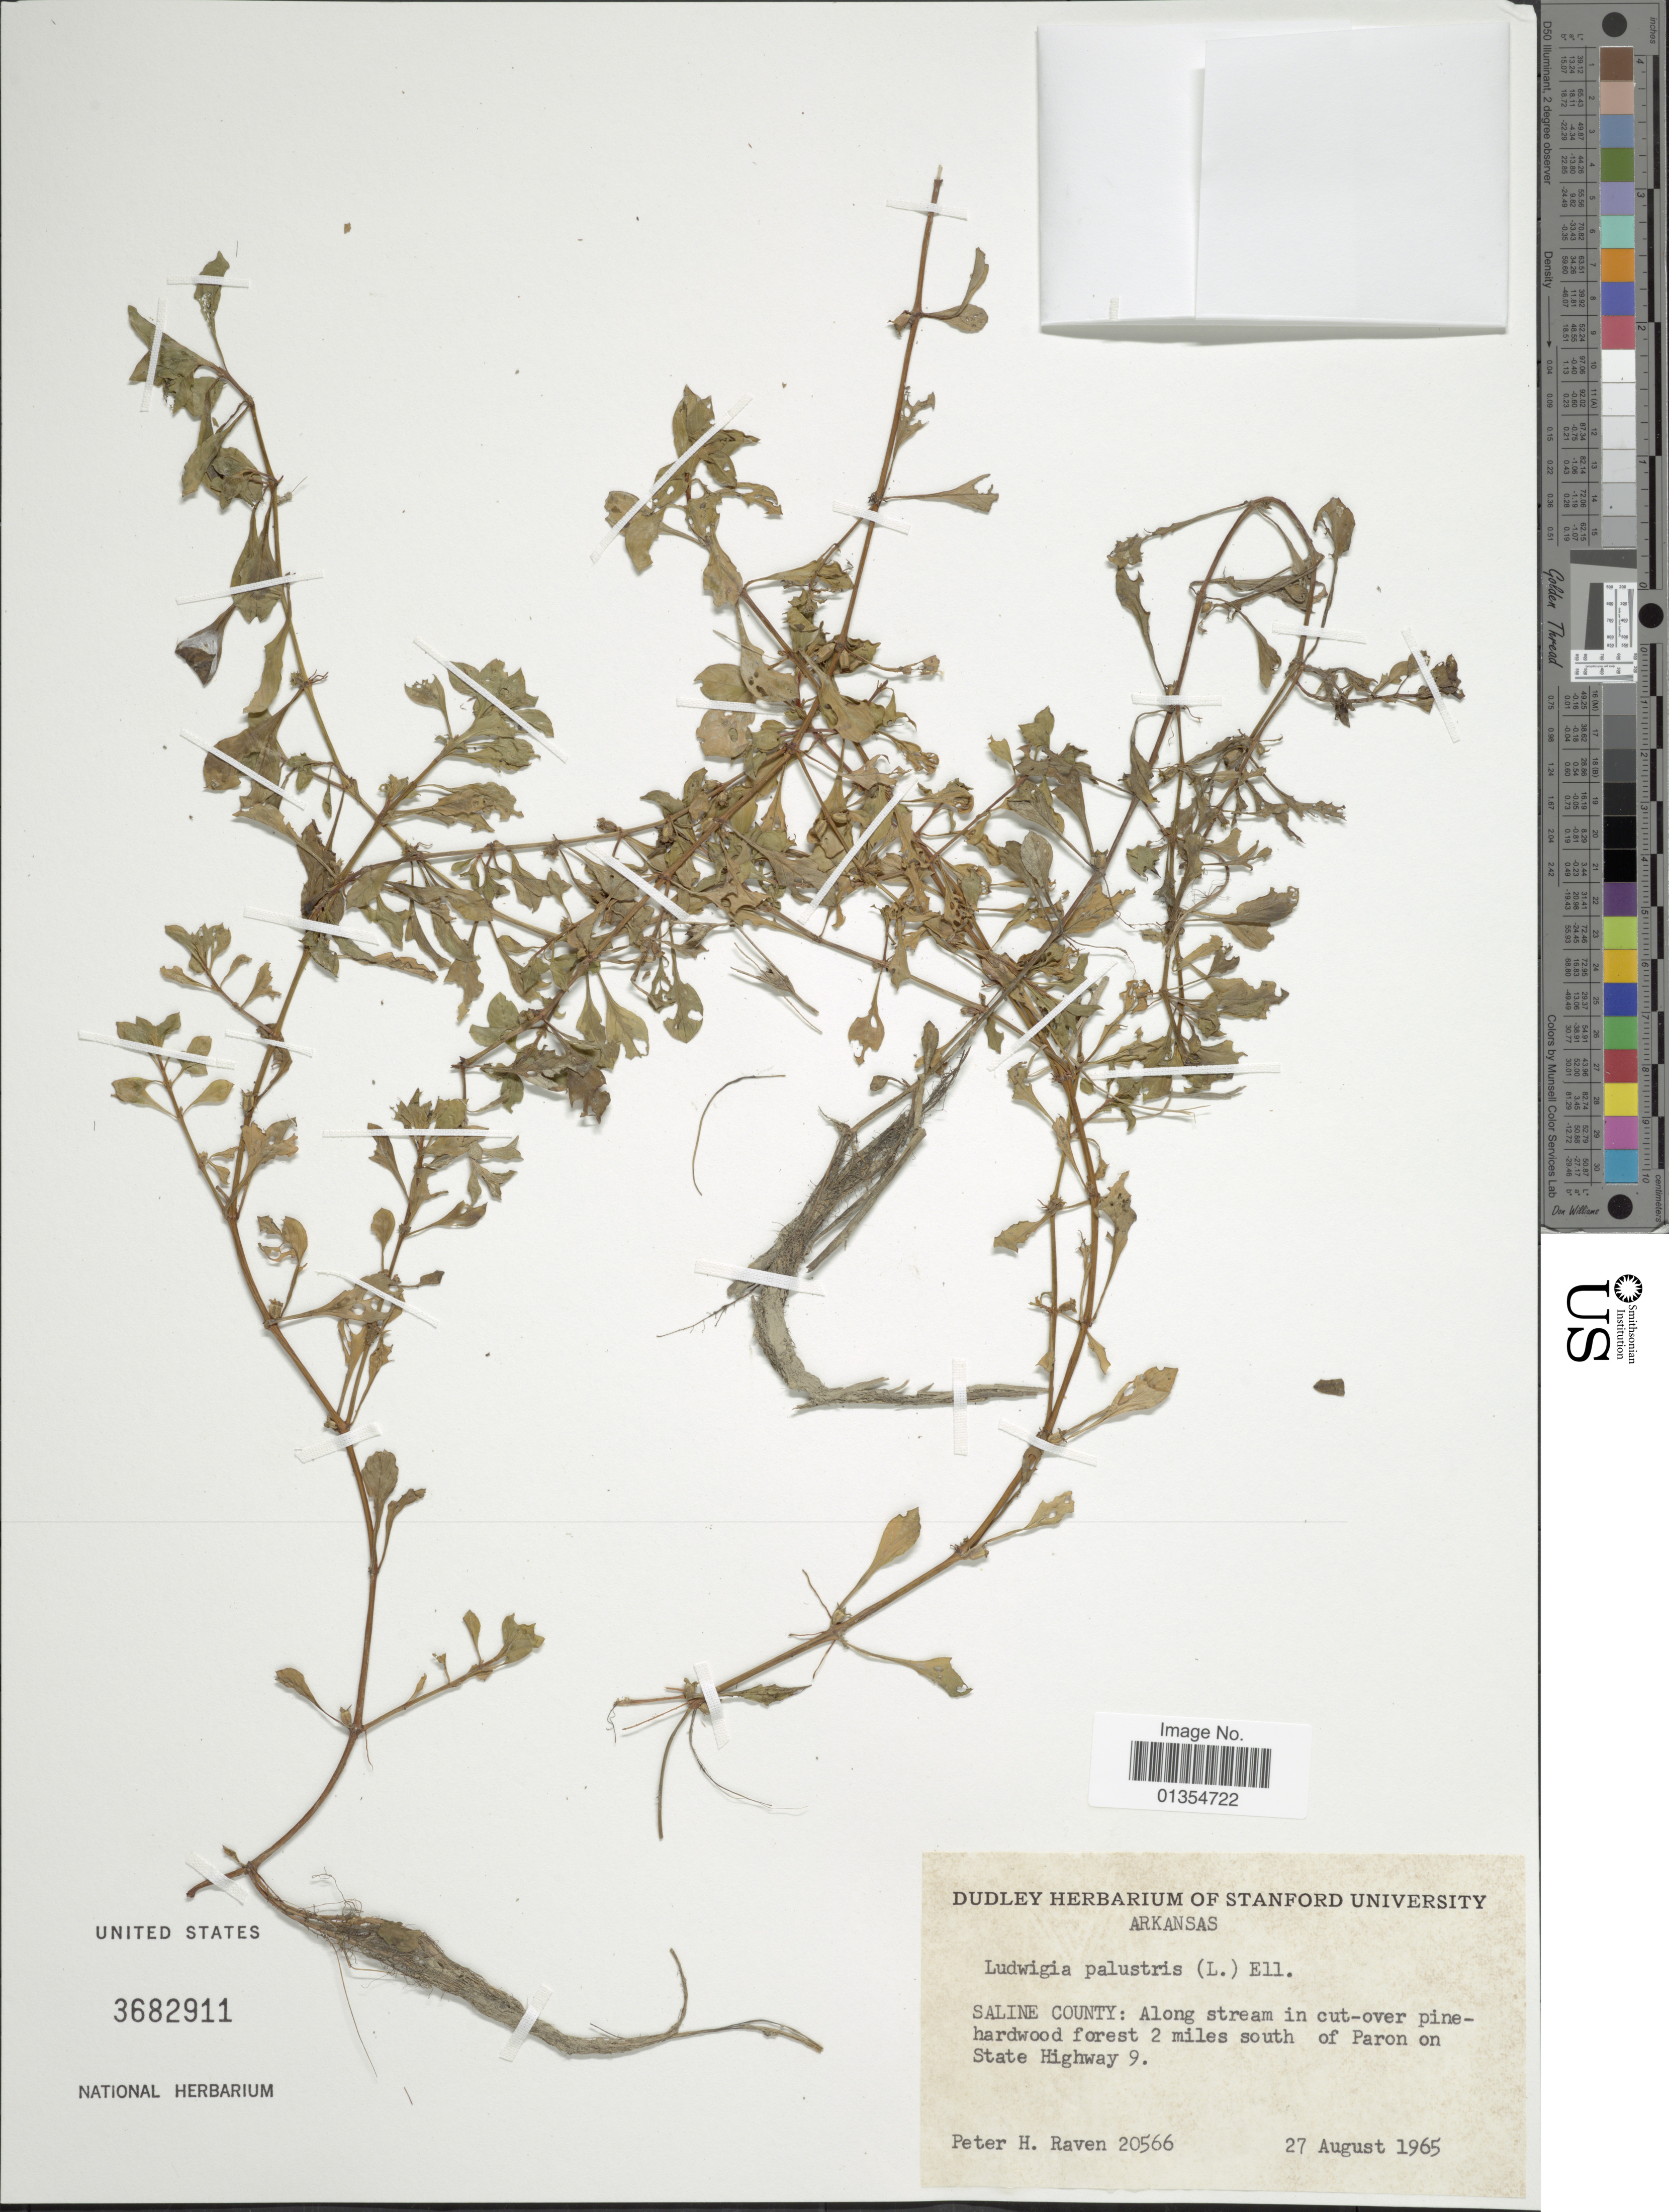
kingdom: Plantae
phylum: Tracheophyta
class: Magnoliopsida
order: Myrtales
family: Onagraceae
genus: Ludwigia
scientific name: Ludwigia palustris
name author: (L.) Elliott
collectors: P. Raven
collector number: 20566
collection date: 1965-08-27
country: United States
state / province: Arkansas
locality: Saline Sounty: along stream in cut-over pine-hardwood forest 2 miles south of Paron on State Highway 9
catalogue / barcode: US 3682911